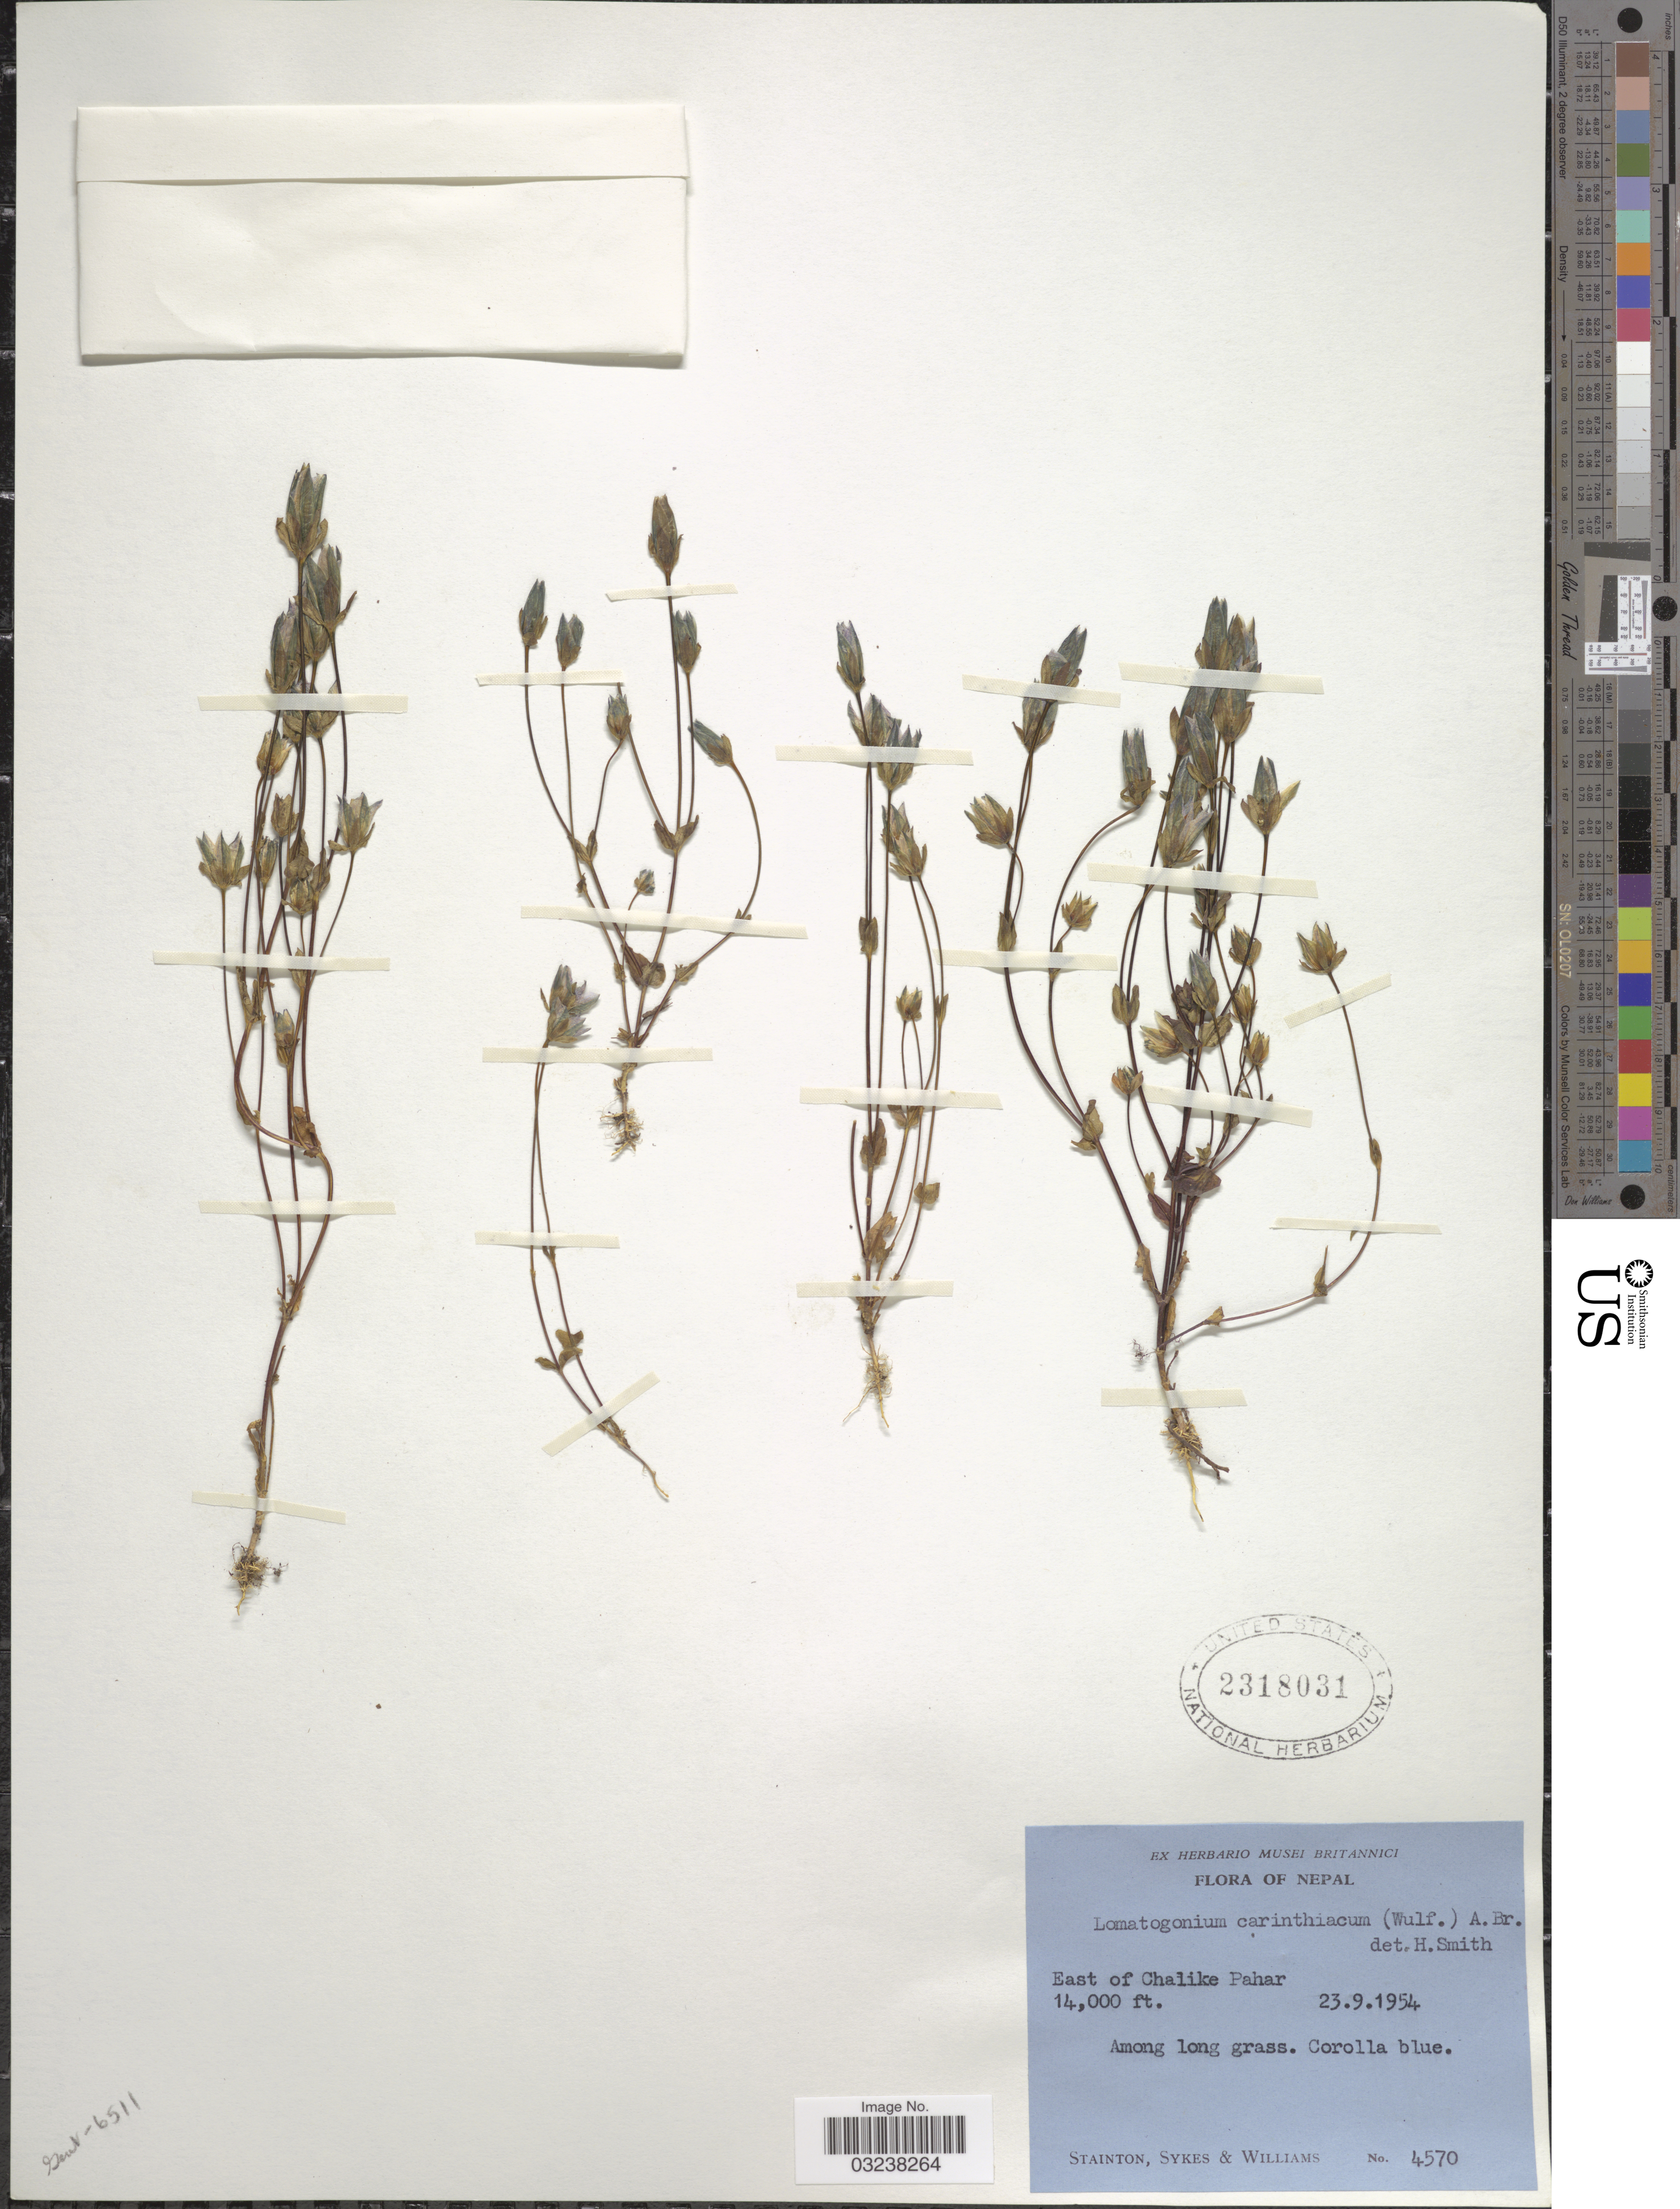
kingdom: Plantae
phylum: Tracheophyta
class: Magnoliopsida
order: Gentianales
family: Gentianaceae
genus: Lomatogonium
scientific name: Lomatogonium carinthiacum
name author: (Wulfen) A. Braun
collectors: -. Stainton, Sykes, -- & -- Williams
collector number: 4570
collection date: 1954-09-23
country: Nepal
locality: East of Chalike Pahar.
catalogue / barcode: US 2318031